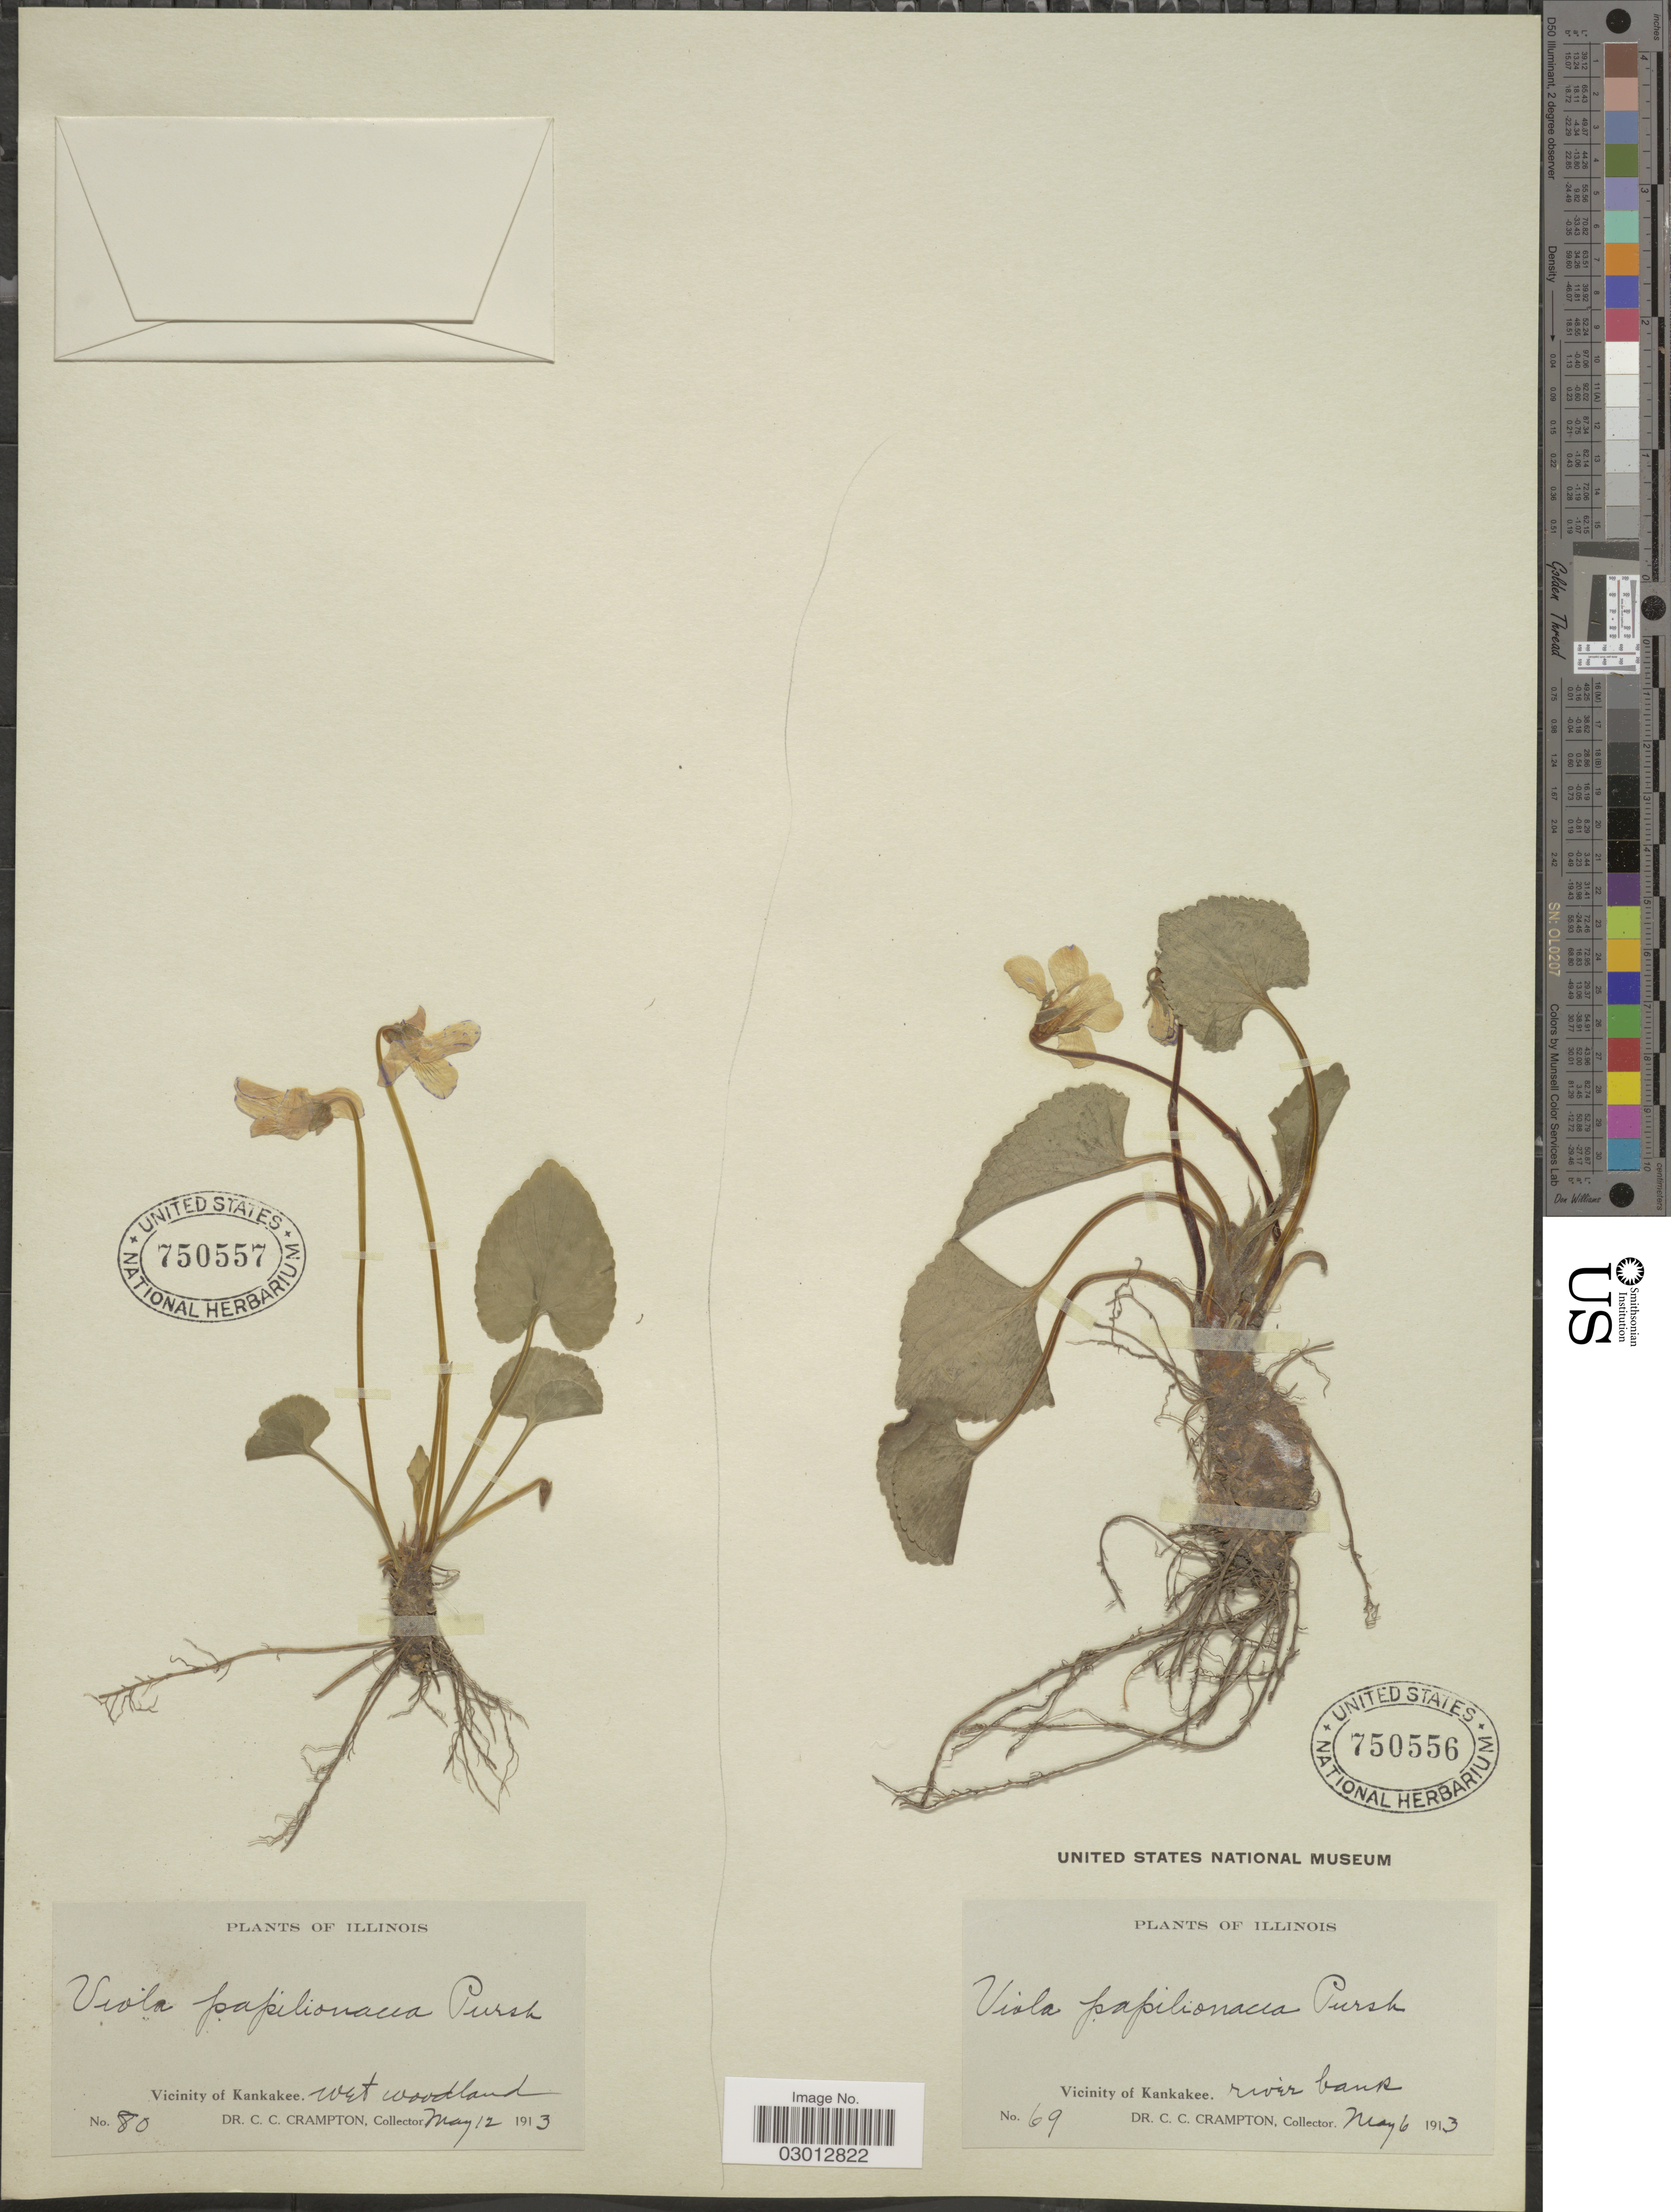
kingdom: Plantae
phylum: Tracheophyta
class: Magnoliopsida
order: Malpighiales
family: Violaceae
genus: Viola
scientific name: Viola papilionacea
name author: Pursh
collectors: C. Crampton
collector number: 69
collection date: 1913-05-06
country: United States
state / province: Illinois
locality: Vicinity of Kankakee.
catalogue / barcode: US 750556